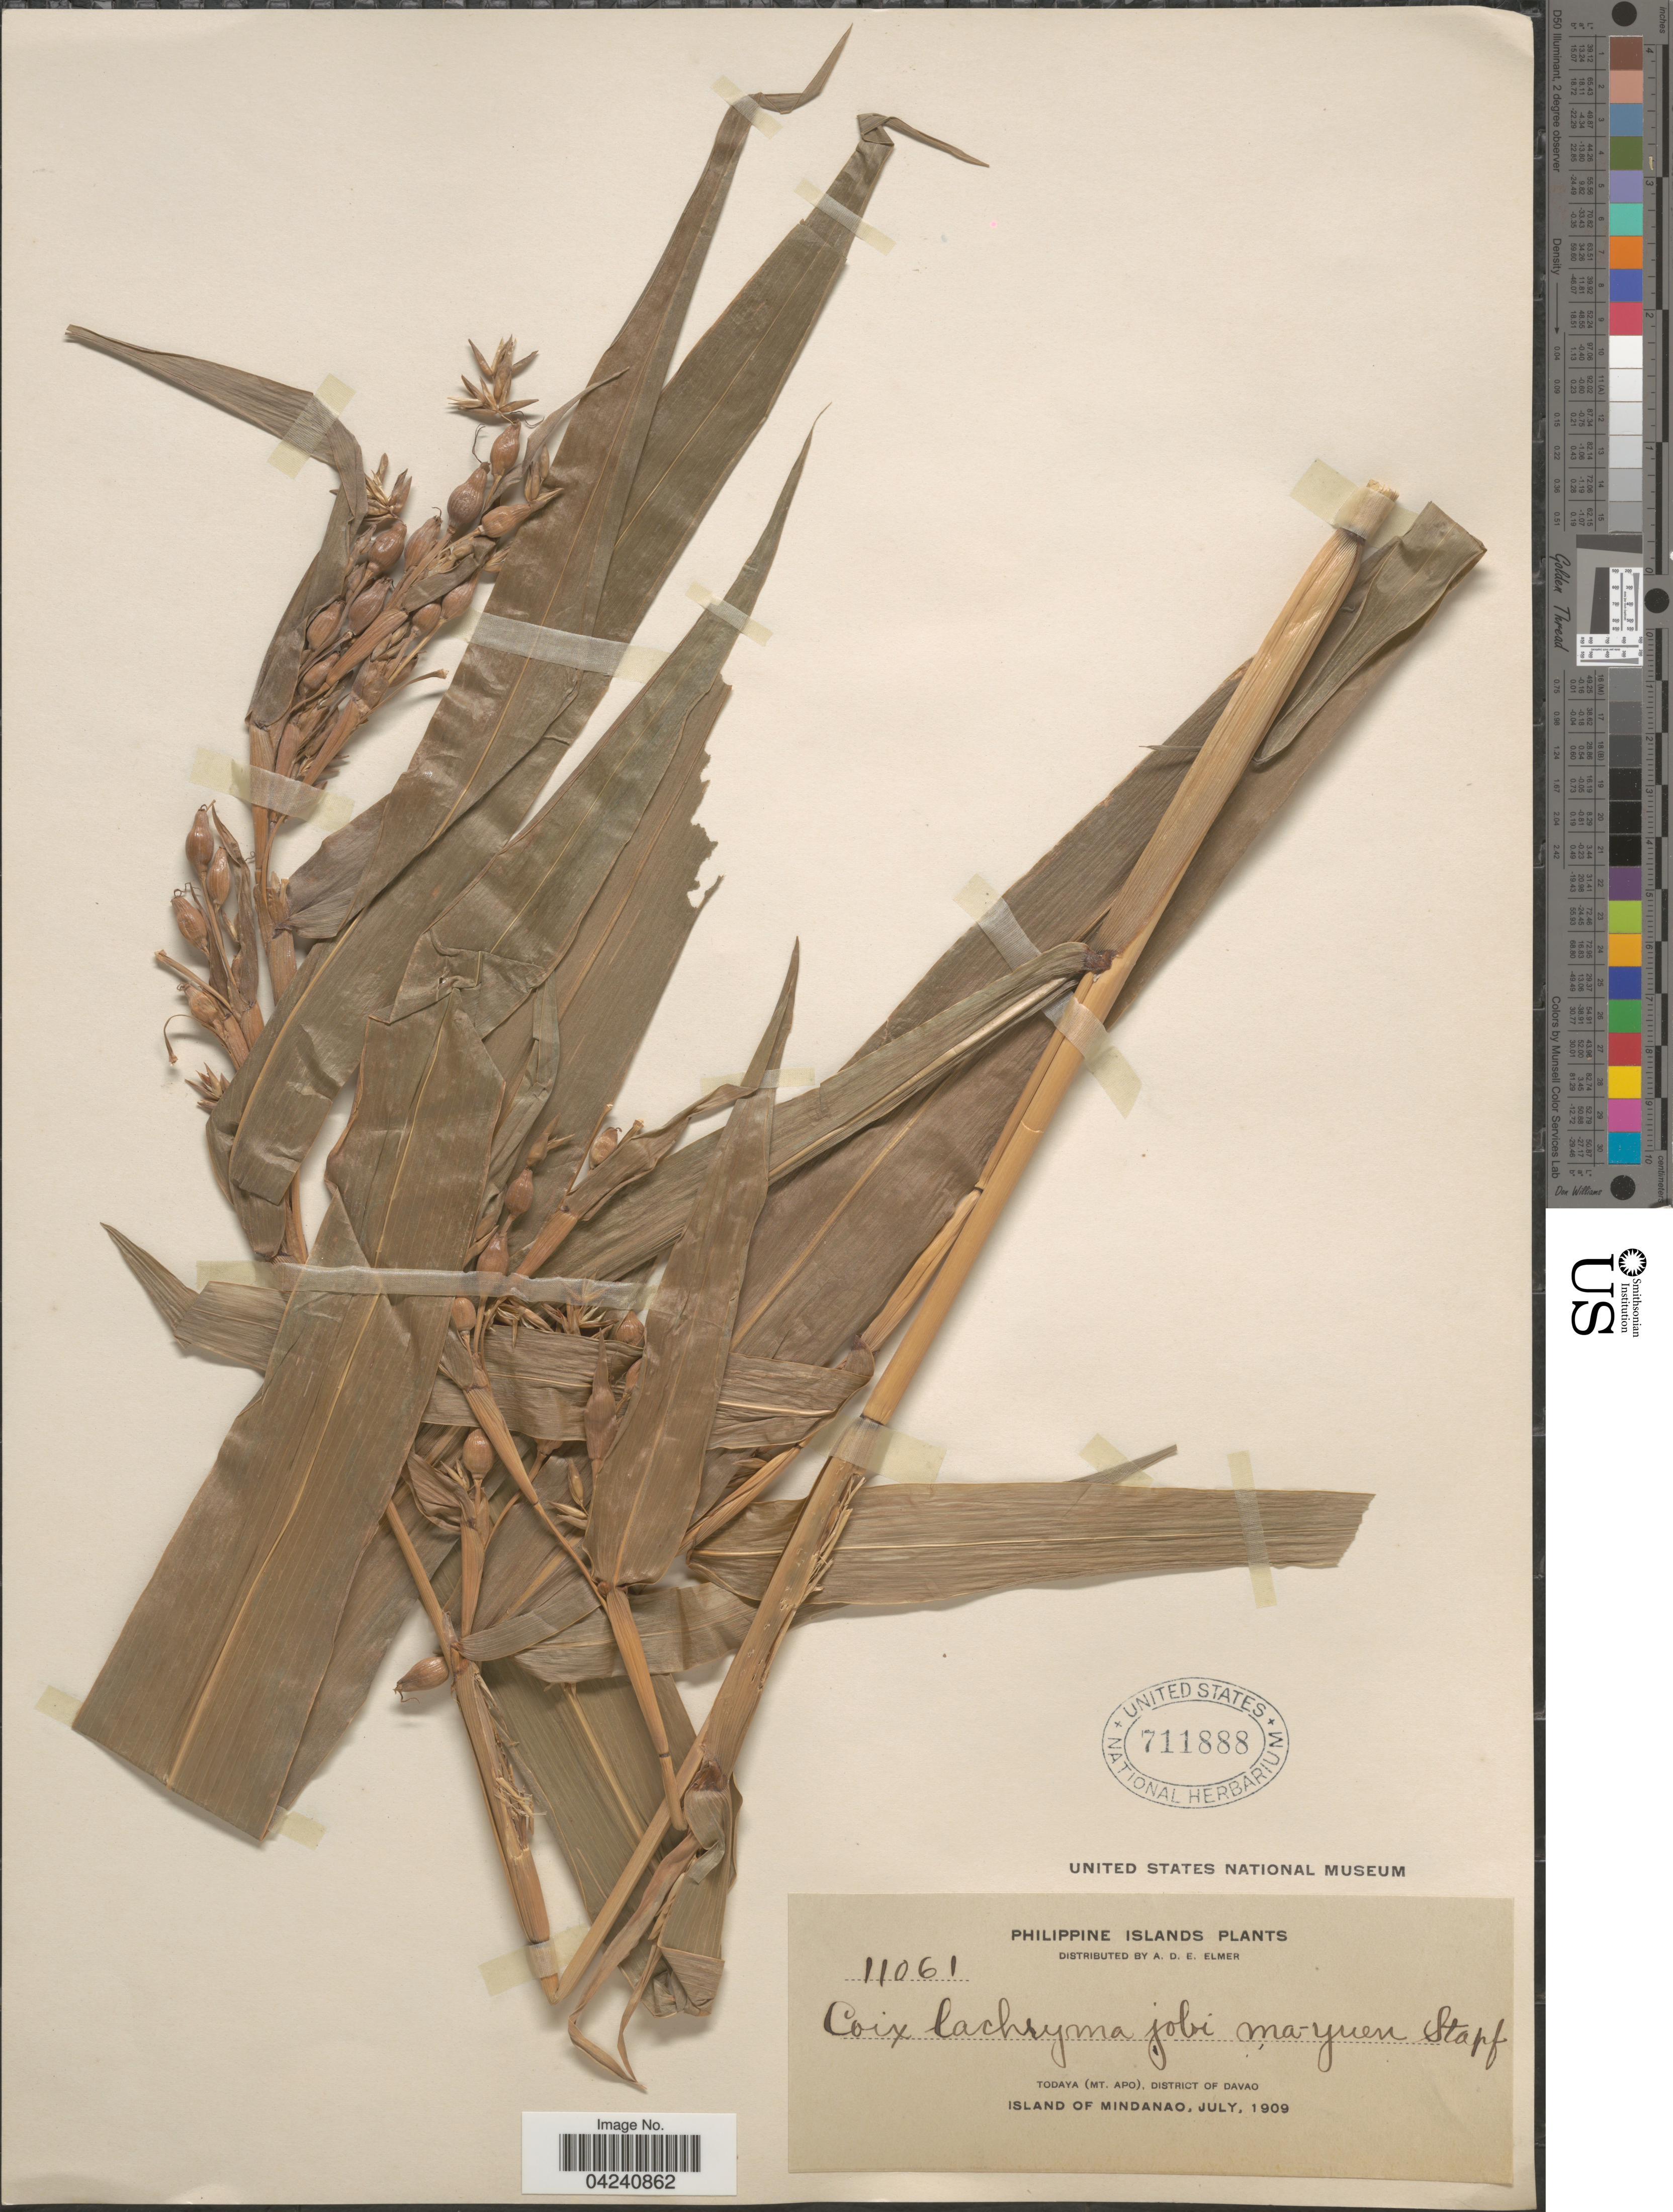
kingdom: Plantae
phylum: Tracheophyta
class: Liliopsida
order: Poales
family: Poaceae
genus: Coix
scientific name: Coix lacryma-jobi var. ma-yuen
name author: (Rom. Caill.) T. Koyama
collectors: A. D. E. Elmer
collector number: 11061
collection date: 1909-07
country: Philippines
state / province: Davao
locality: Philippine Islands. Todaya (Mt. Apo), District of Davao. Island of Mindanao.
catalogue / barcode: US 711888